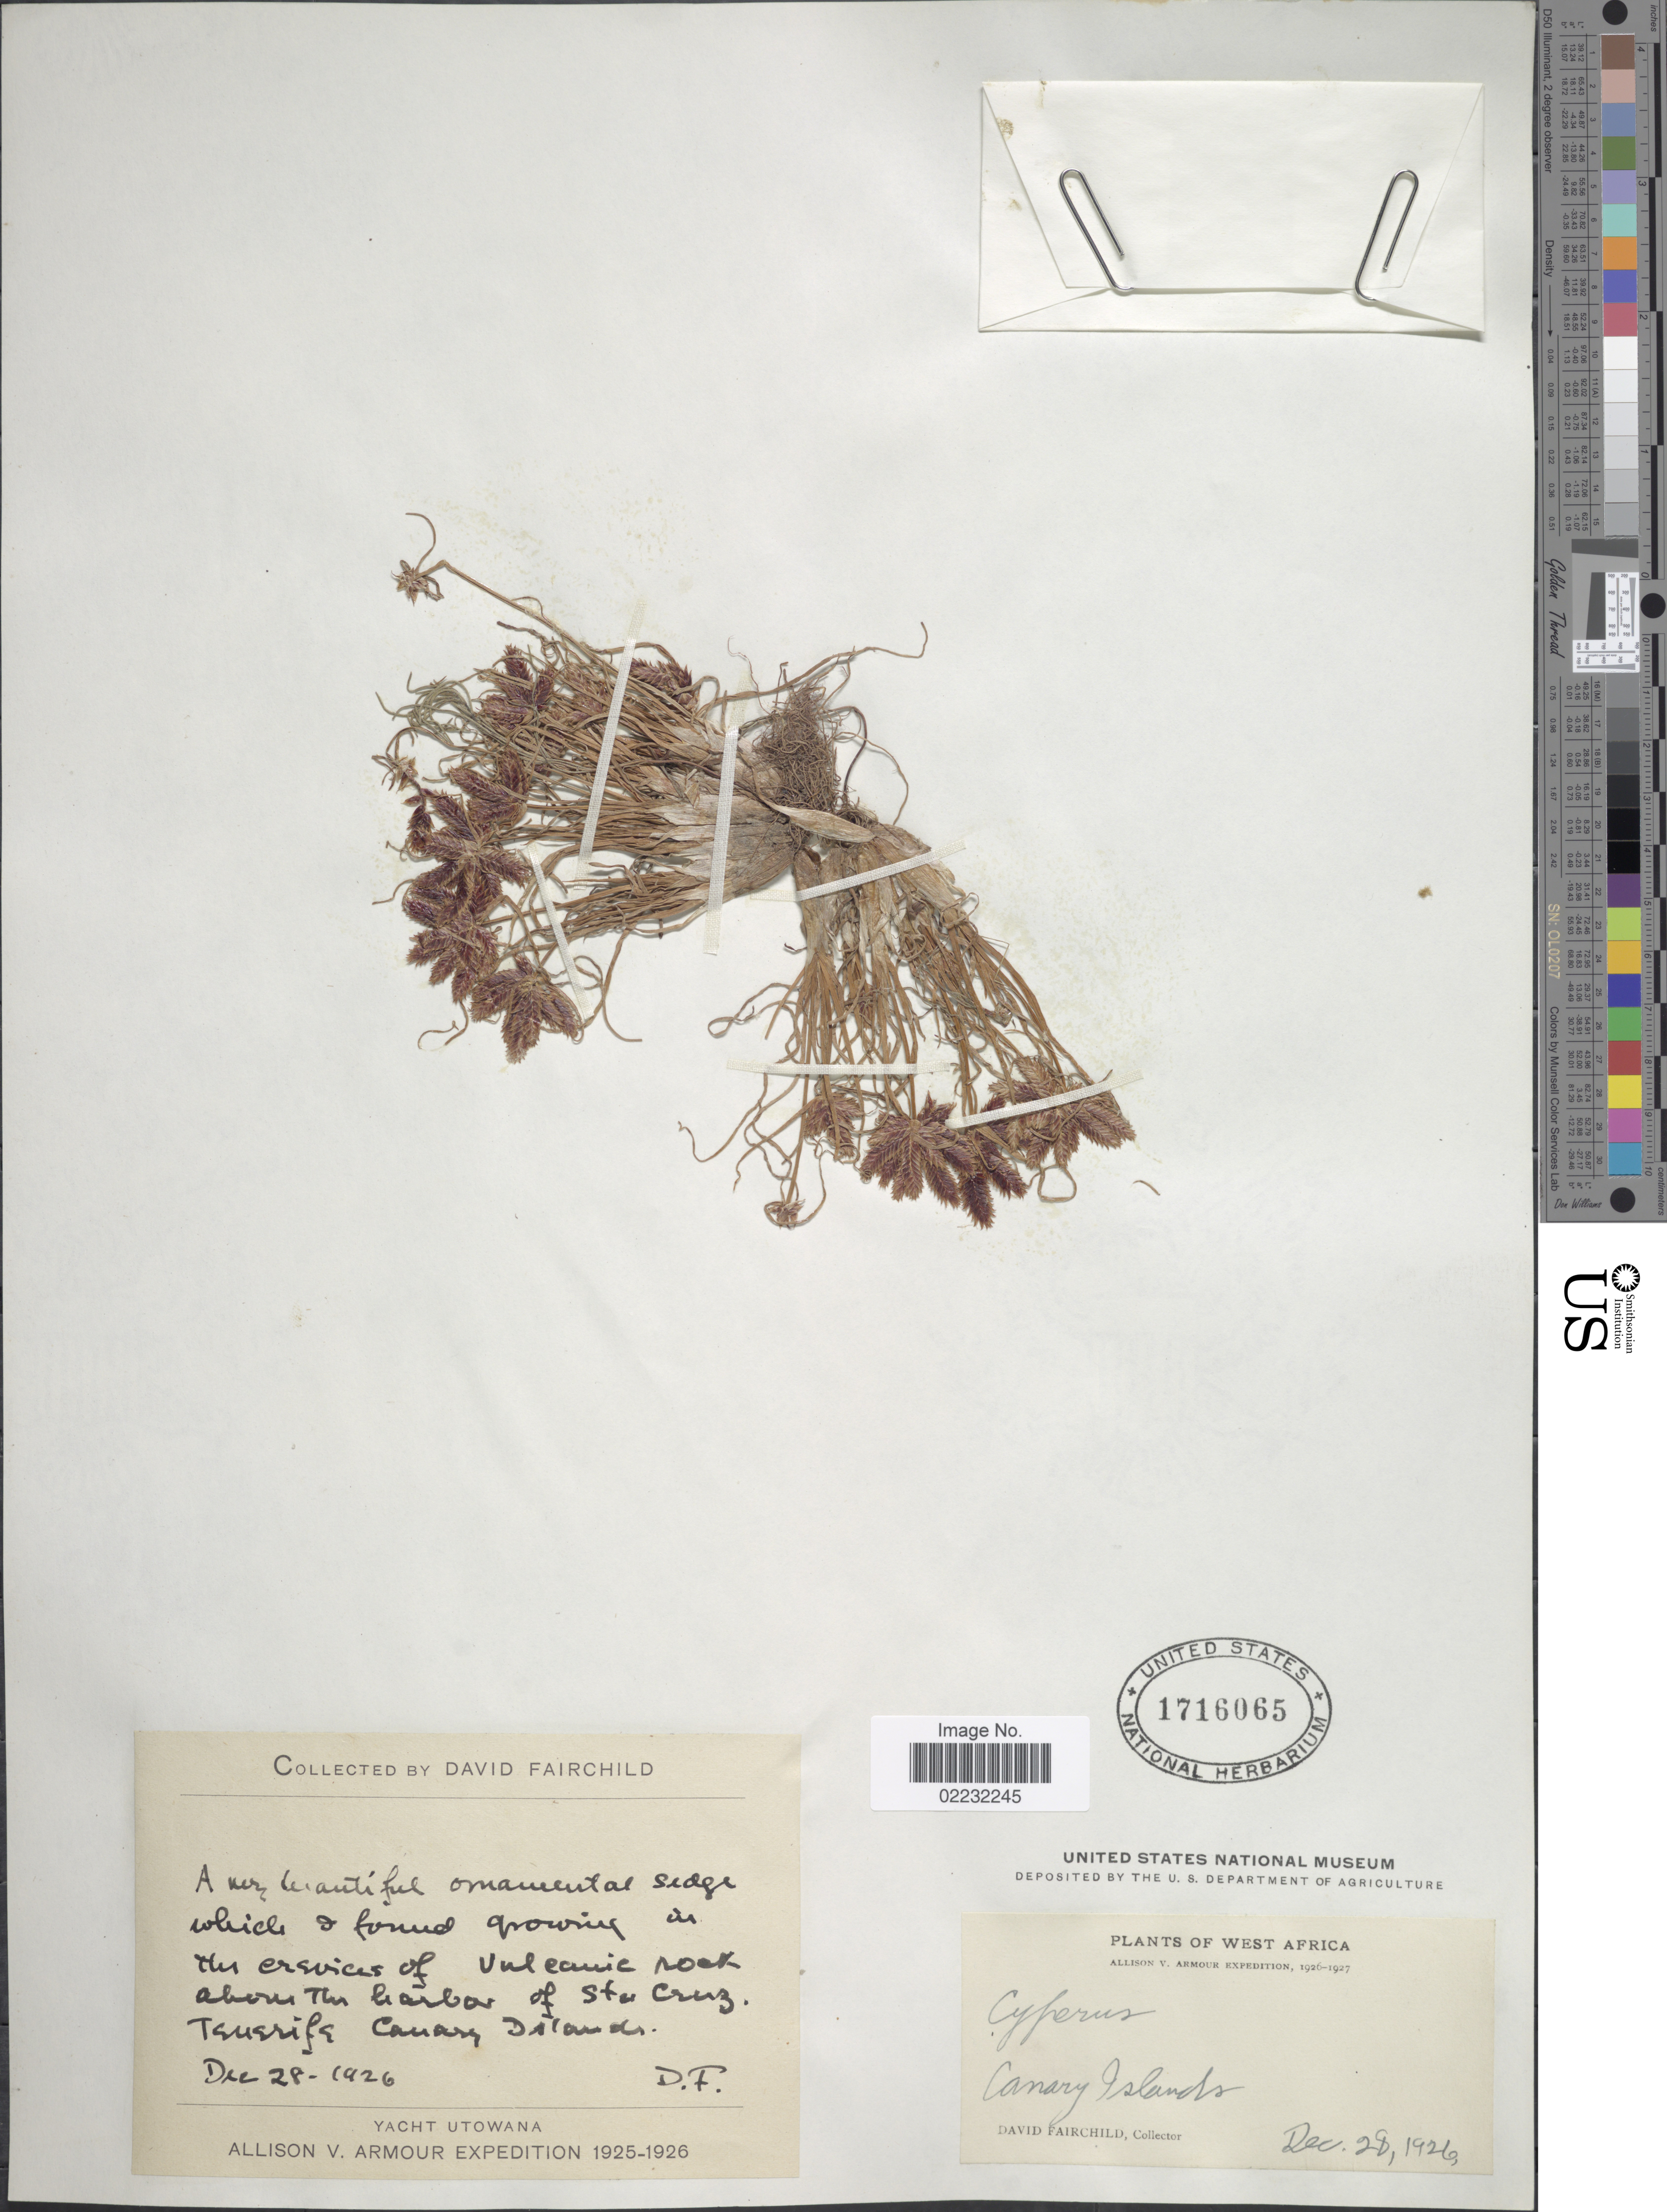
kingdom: Plantae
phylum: Tracheophyta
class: Liliopsida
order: Poales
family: Cyperaceae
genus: Cyperus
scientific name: Cyperus rubicundus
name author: Vahl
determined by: Strong, Mark T., (BOT), Smithsonian Institution - National Museum of Natural History (UNITED STATES)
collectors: D. Fairchild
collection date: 1926-12-28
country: Spain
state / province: Canarias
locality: Canary Islands, growing in the crevices of volcanic rock, above the barbor of Sta. Cruz, Tenerifa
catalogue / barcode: US 1716065